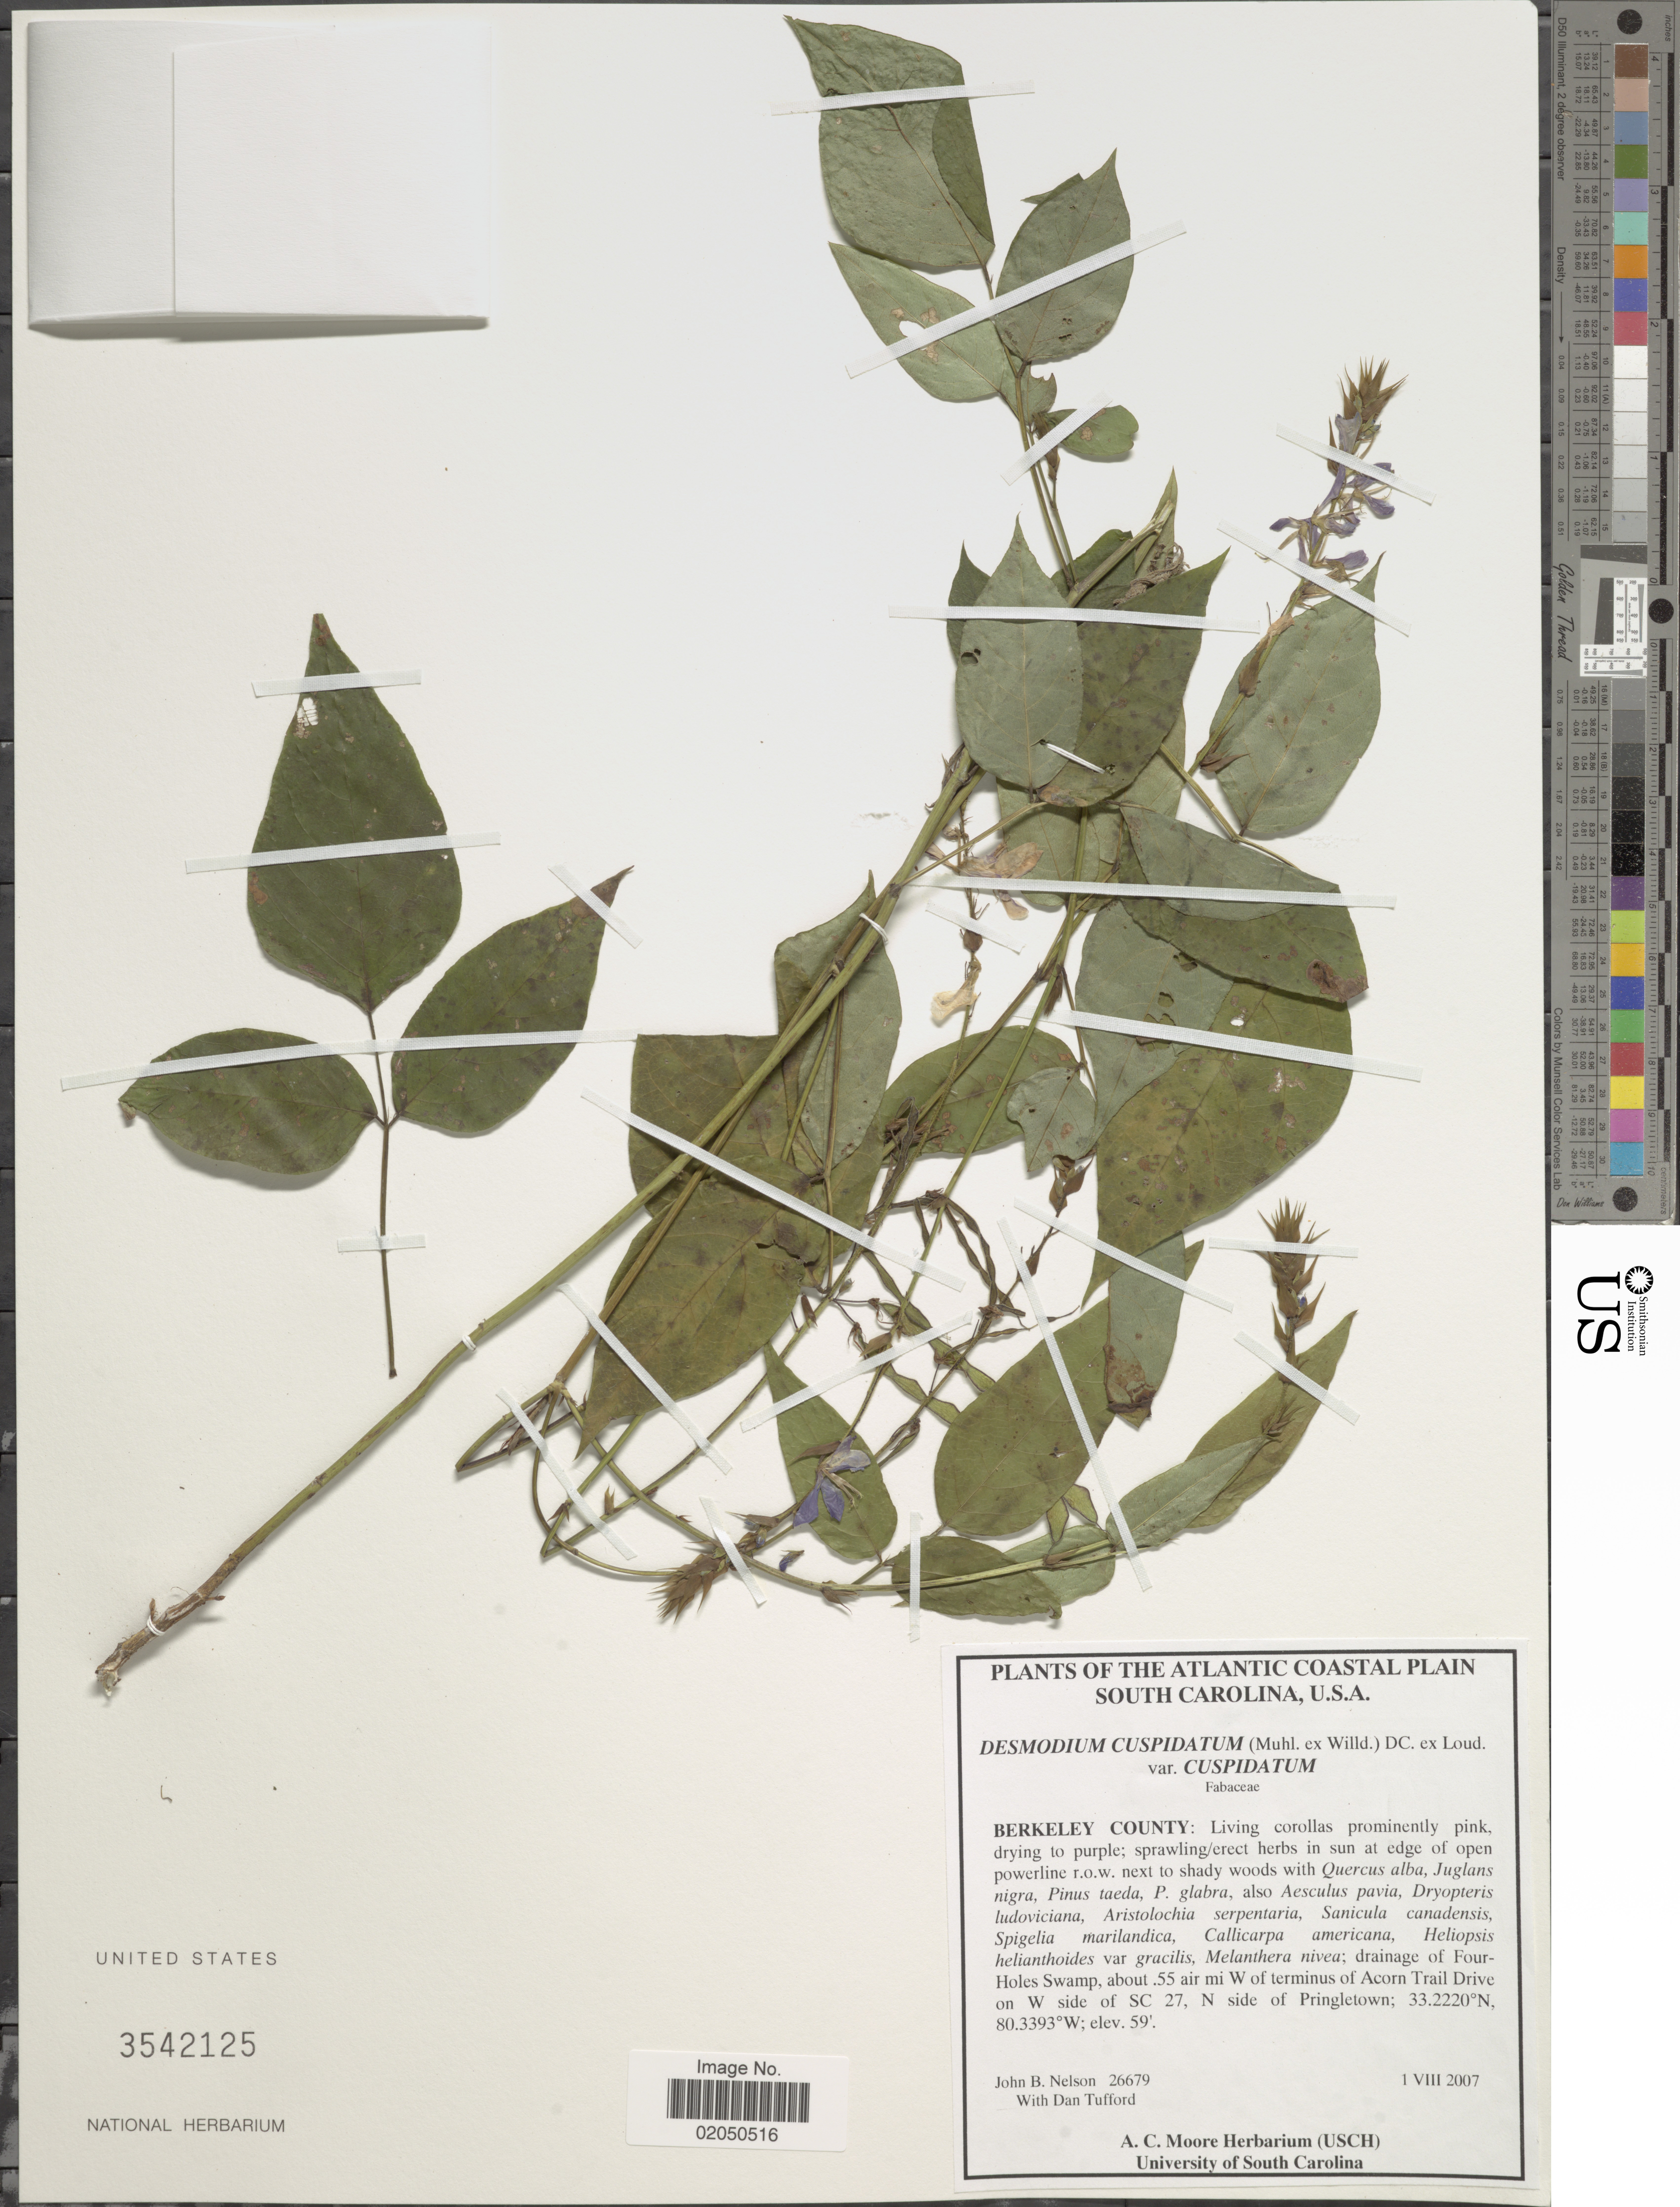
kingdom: Plantae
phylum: Tracheophyta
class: Magnoliopsida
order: Fabales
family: Fabaceae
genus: Desmodium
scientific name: Desmodium cuspidatum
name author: (Muhl. ex Willd.) Loudon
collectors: J. B. Nelson & D. Tufford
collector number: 26679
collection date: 2007-08-01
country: United States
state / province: South Carolina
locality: Atlantic Coastal Plain, Berkeley County, Four Holes Swamp, about 55 air mi W of Terminus of Acorn Trail Drive on W side of SC 27, N side of Pringletown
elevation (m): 18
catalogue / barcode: US 3542125